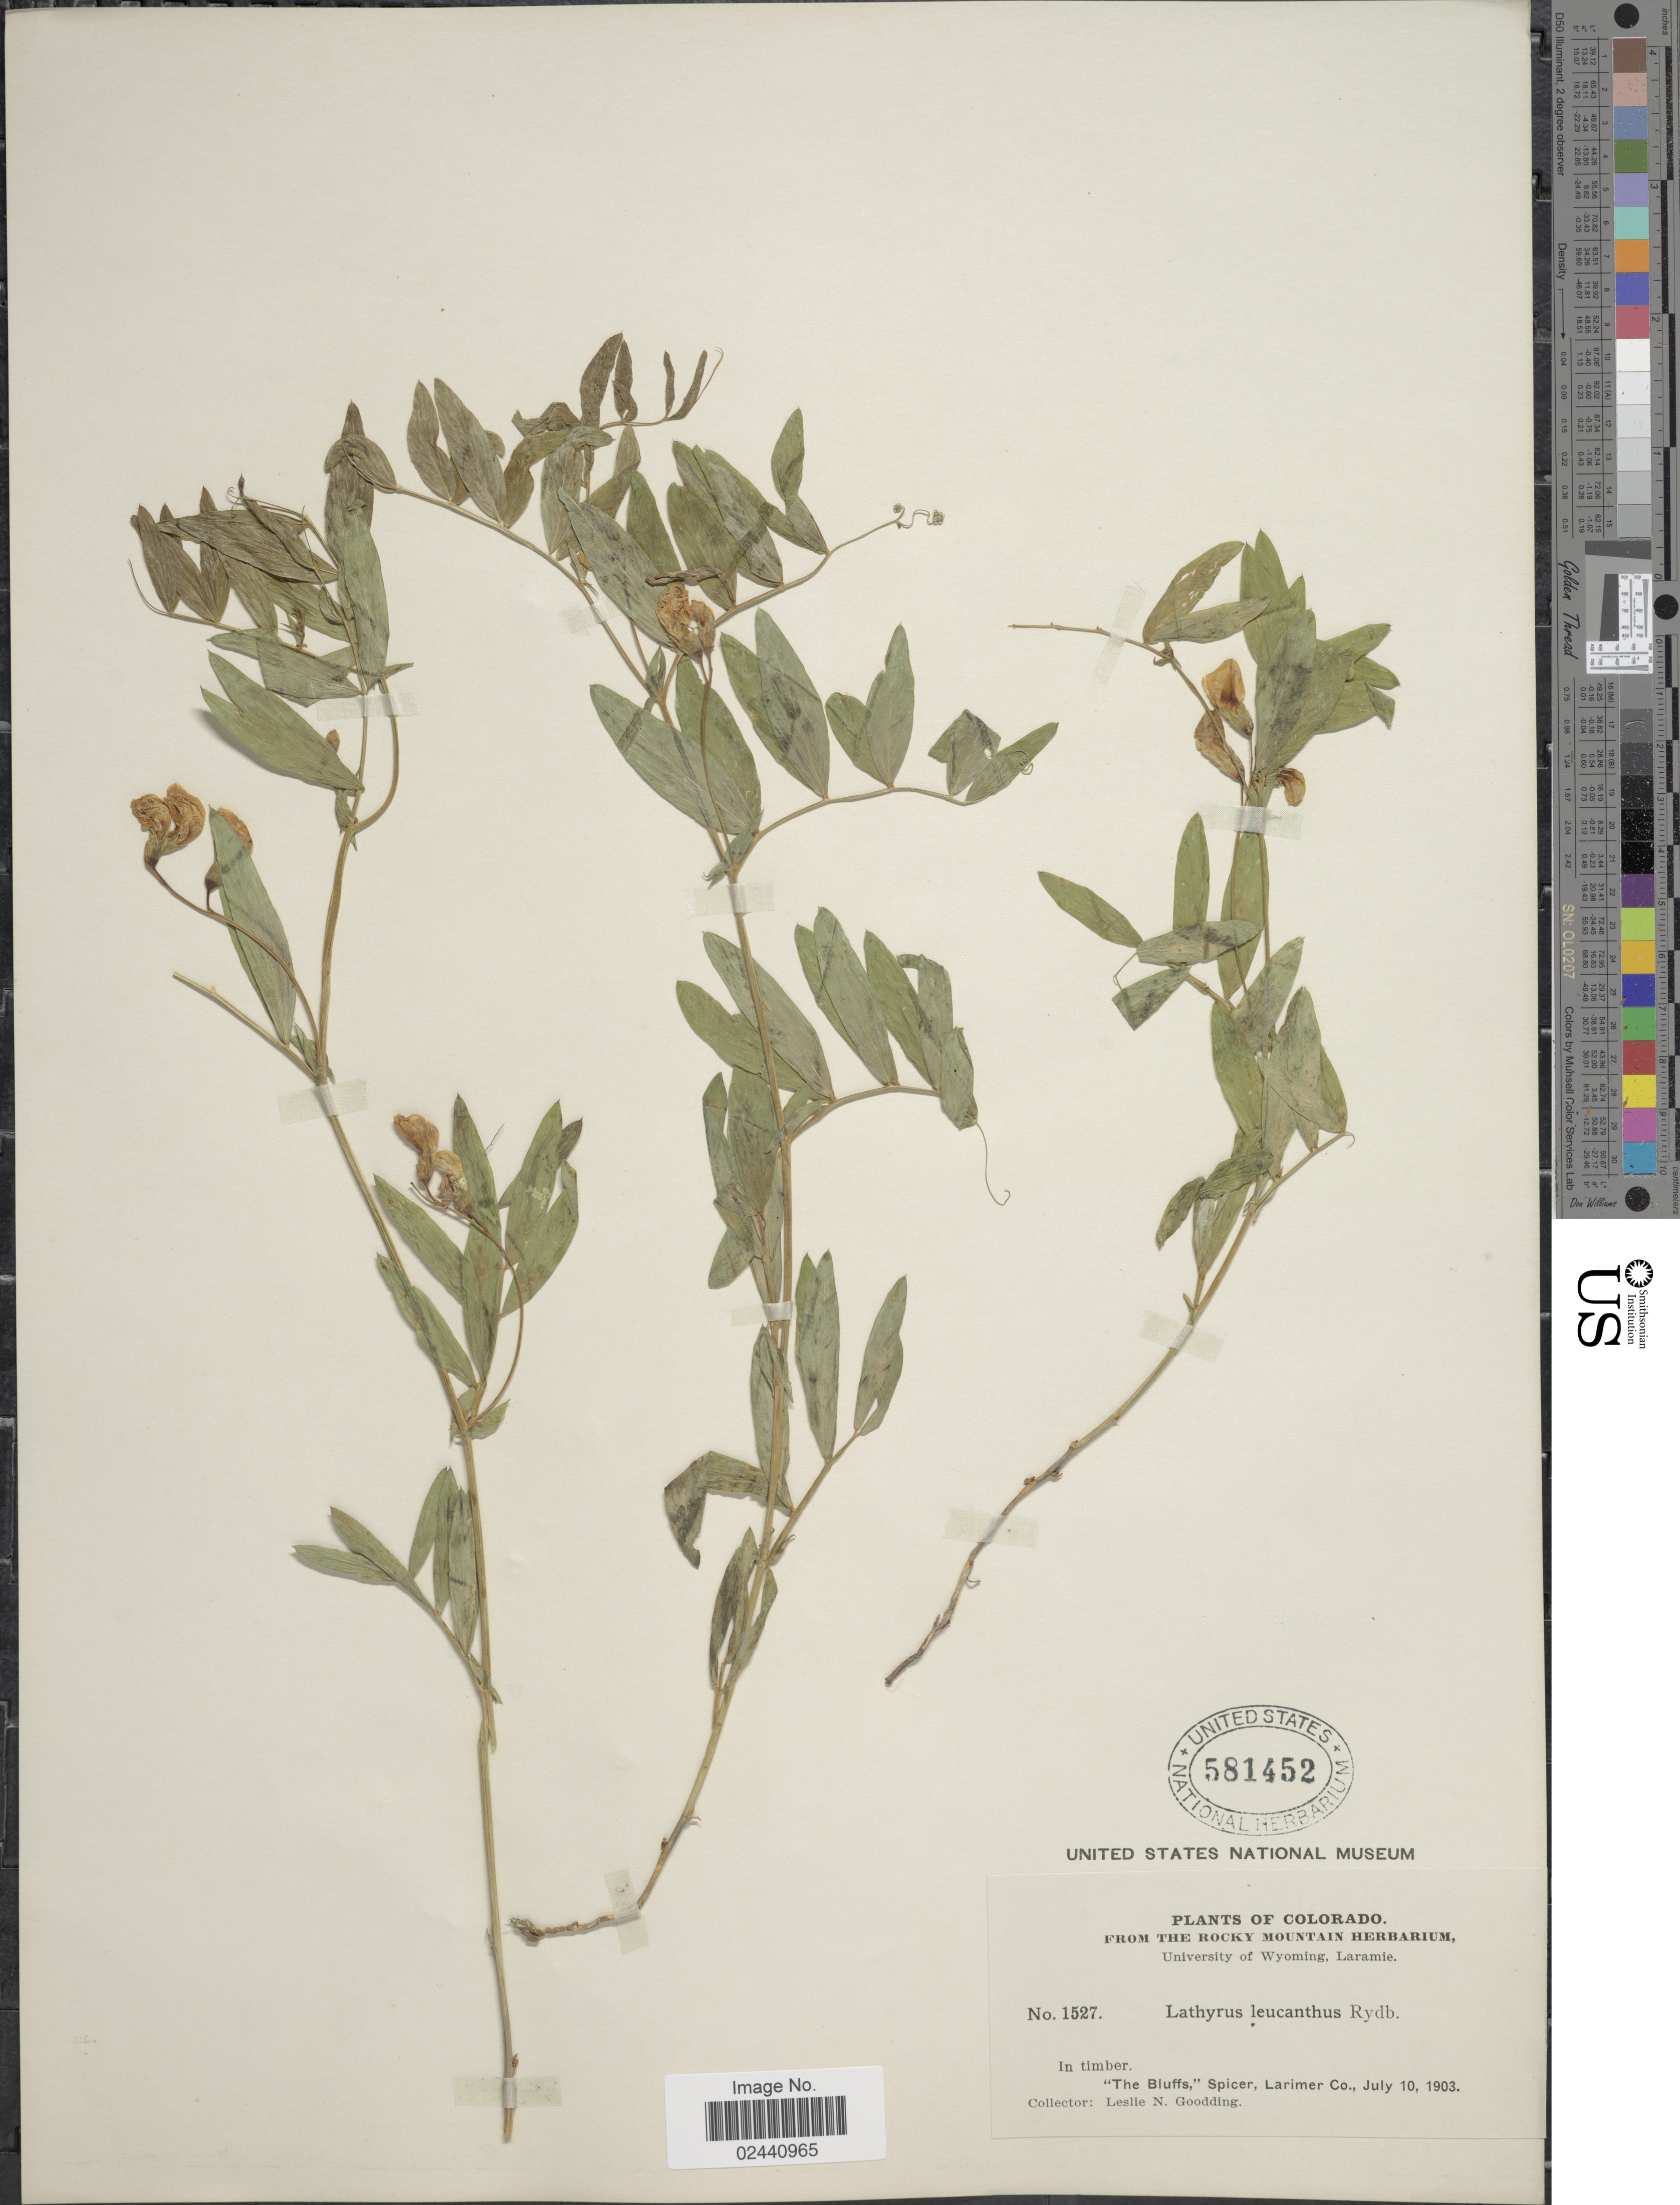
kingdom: Plantae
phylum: Tracheophyta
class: Magnoliopsida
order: Fabales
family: Fabaceae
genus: Lathyrus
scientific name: Lathyrus leucanthus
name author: Rydb.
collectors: L. N. Goodding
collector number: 1527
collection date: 1903-07-10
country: United States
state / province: Colorado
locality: In timber The Bluffs, Spicer, Larimer Co.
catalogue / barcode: US 581452